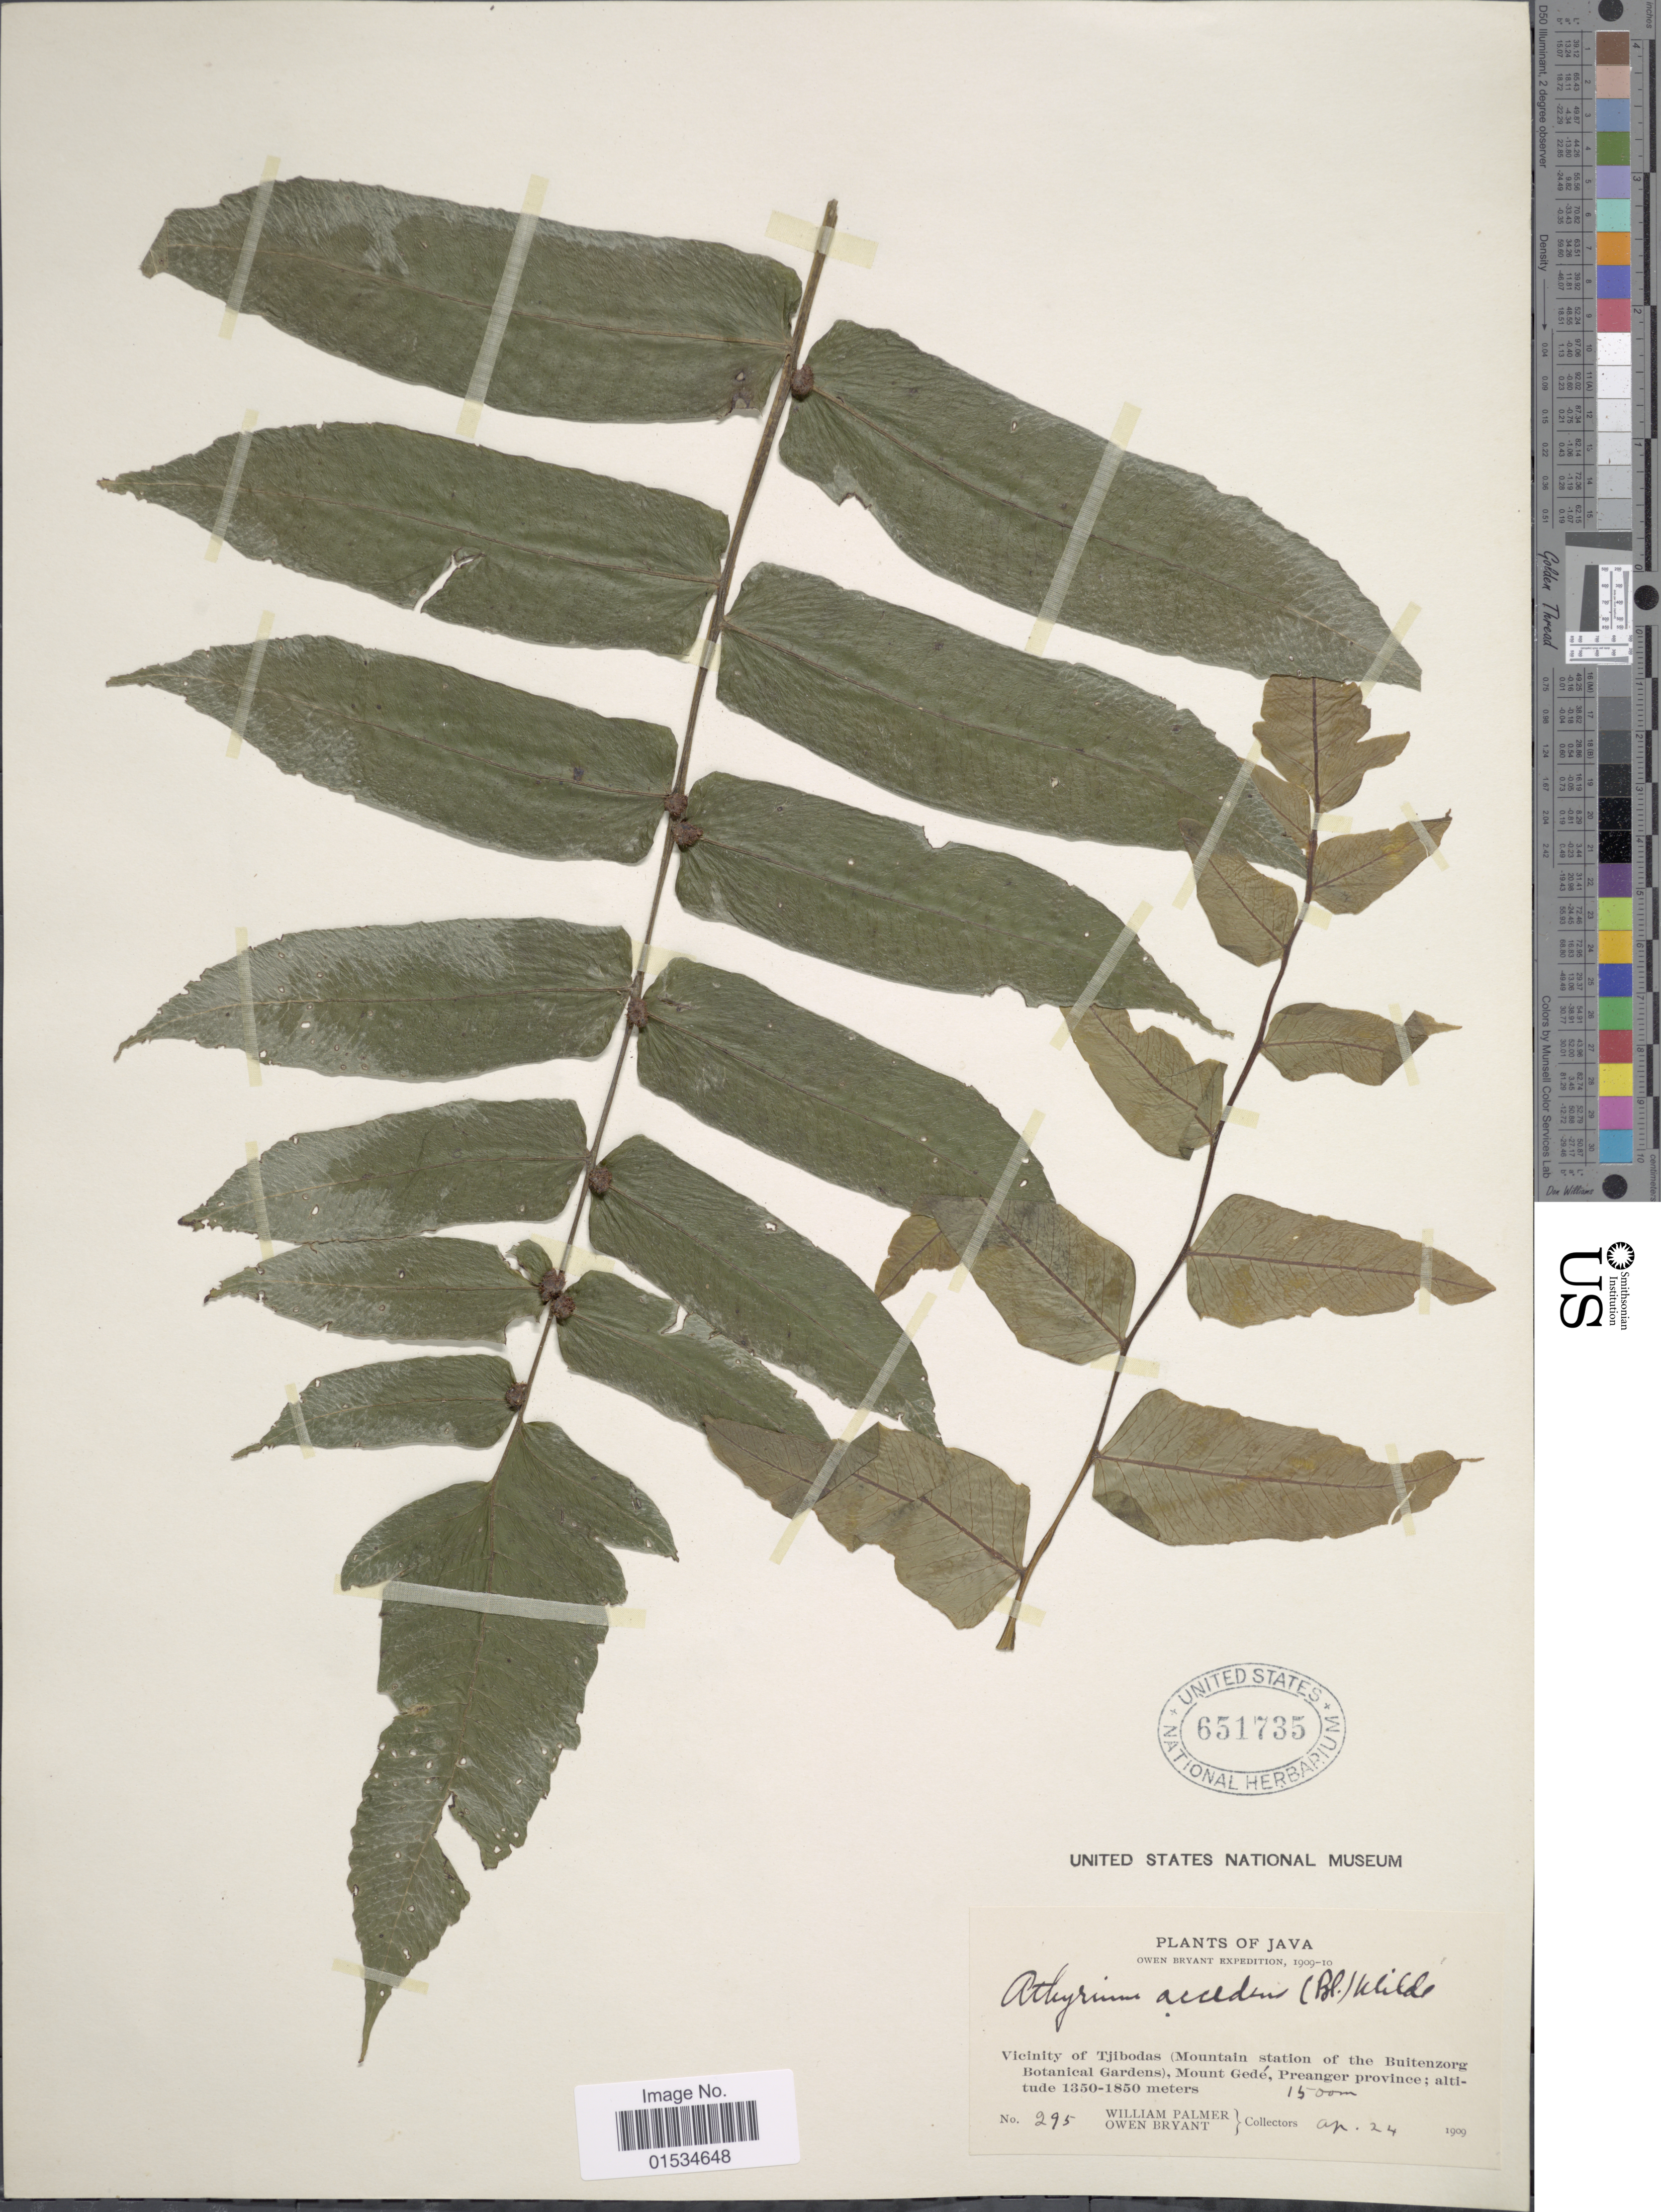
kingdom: Plantae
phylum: Tracheophyta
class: Polypodiopsida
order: Polypodiales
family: Athyriaceae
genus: Diplazium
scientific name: Diplazium accendens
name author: Blume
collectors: W. Palmer & O. Bryant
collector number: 295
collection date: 1909-04-24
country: Indonesia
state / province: Java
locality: Vicinity of Tjibodas (Mountain station of the Buitenzorg Botanical Gardens), Mount Gedé, Peanger Province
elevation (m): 1500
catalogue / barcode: US 651735